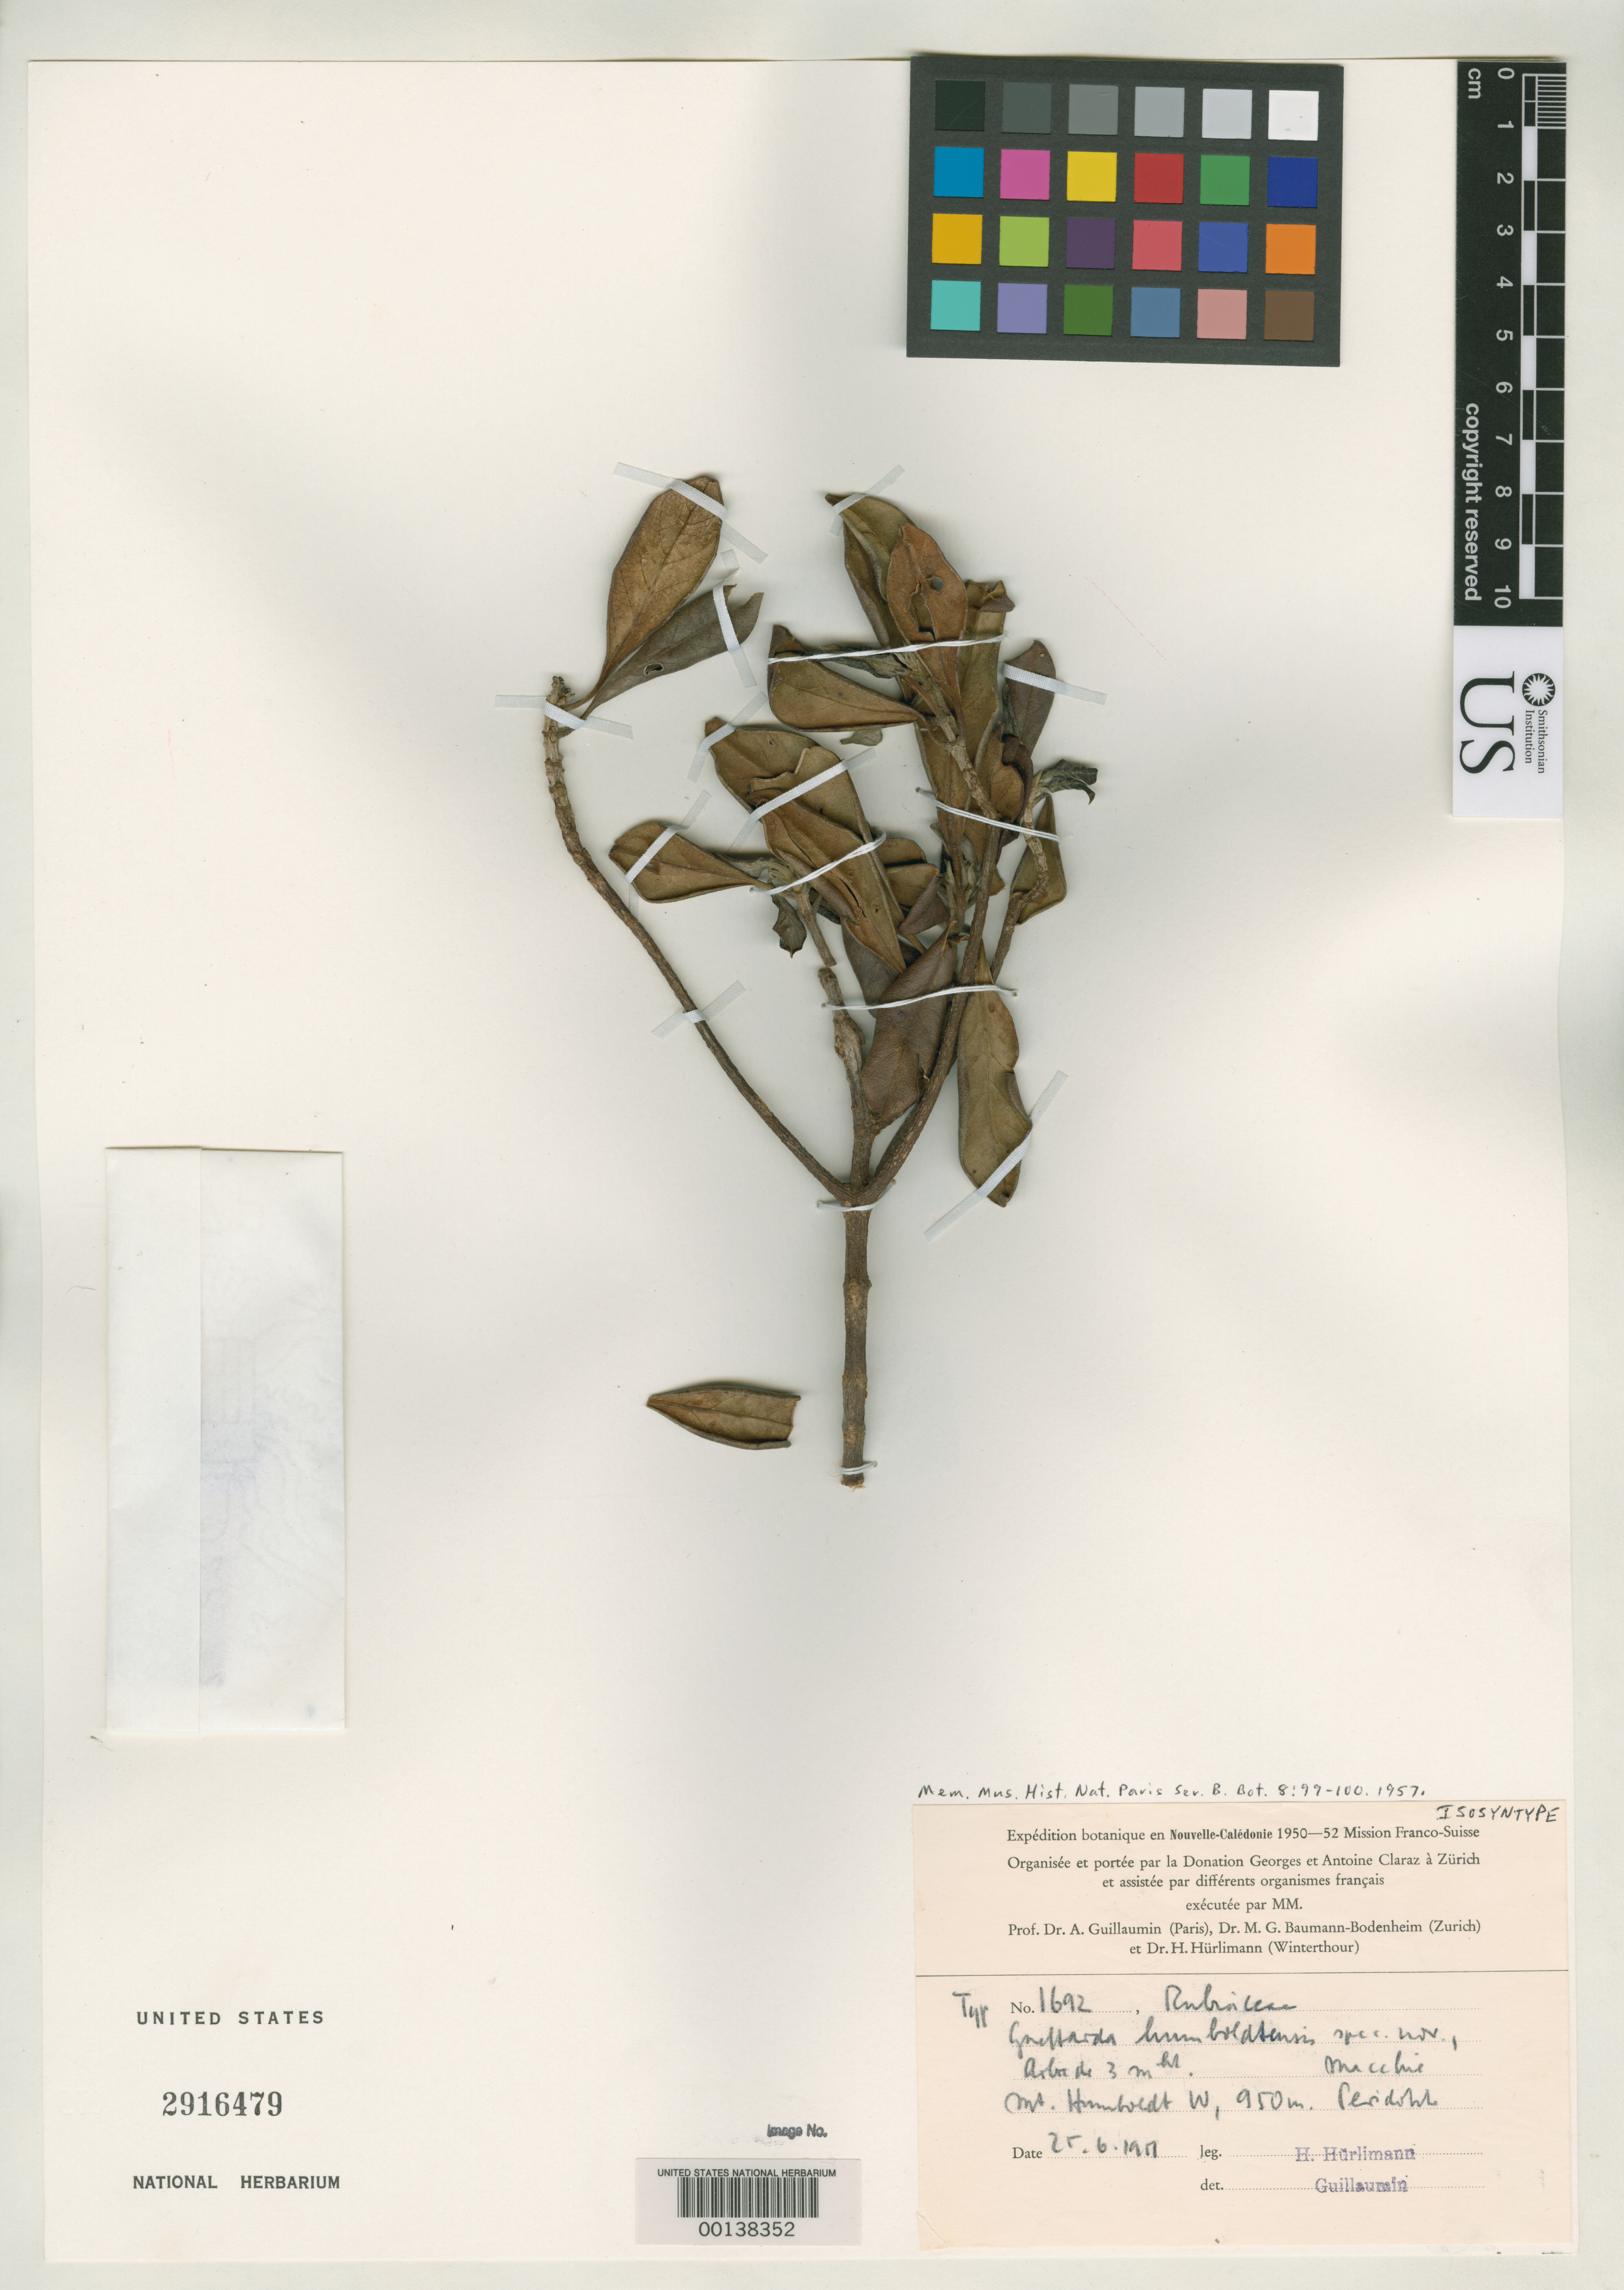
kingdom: Plantae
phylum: Tracheophyta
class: Magnoliopsida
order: Gentianales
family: Rubiaceae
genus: Guettarda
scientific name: Guettarda humboldtensis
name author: Guillaumin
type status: Isosyntype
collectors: H. Huerlimann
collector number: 1692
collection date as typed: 25 Jun 1917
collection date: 1917-06-25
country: New Caledonia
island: New Caledonia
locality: Mt. Humboldt.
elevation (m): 950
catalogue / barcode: US 2916479